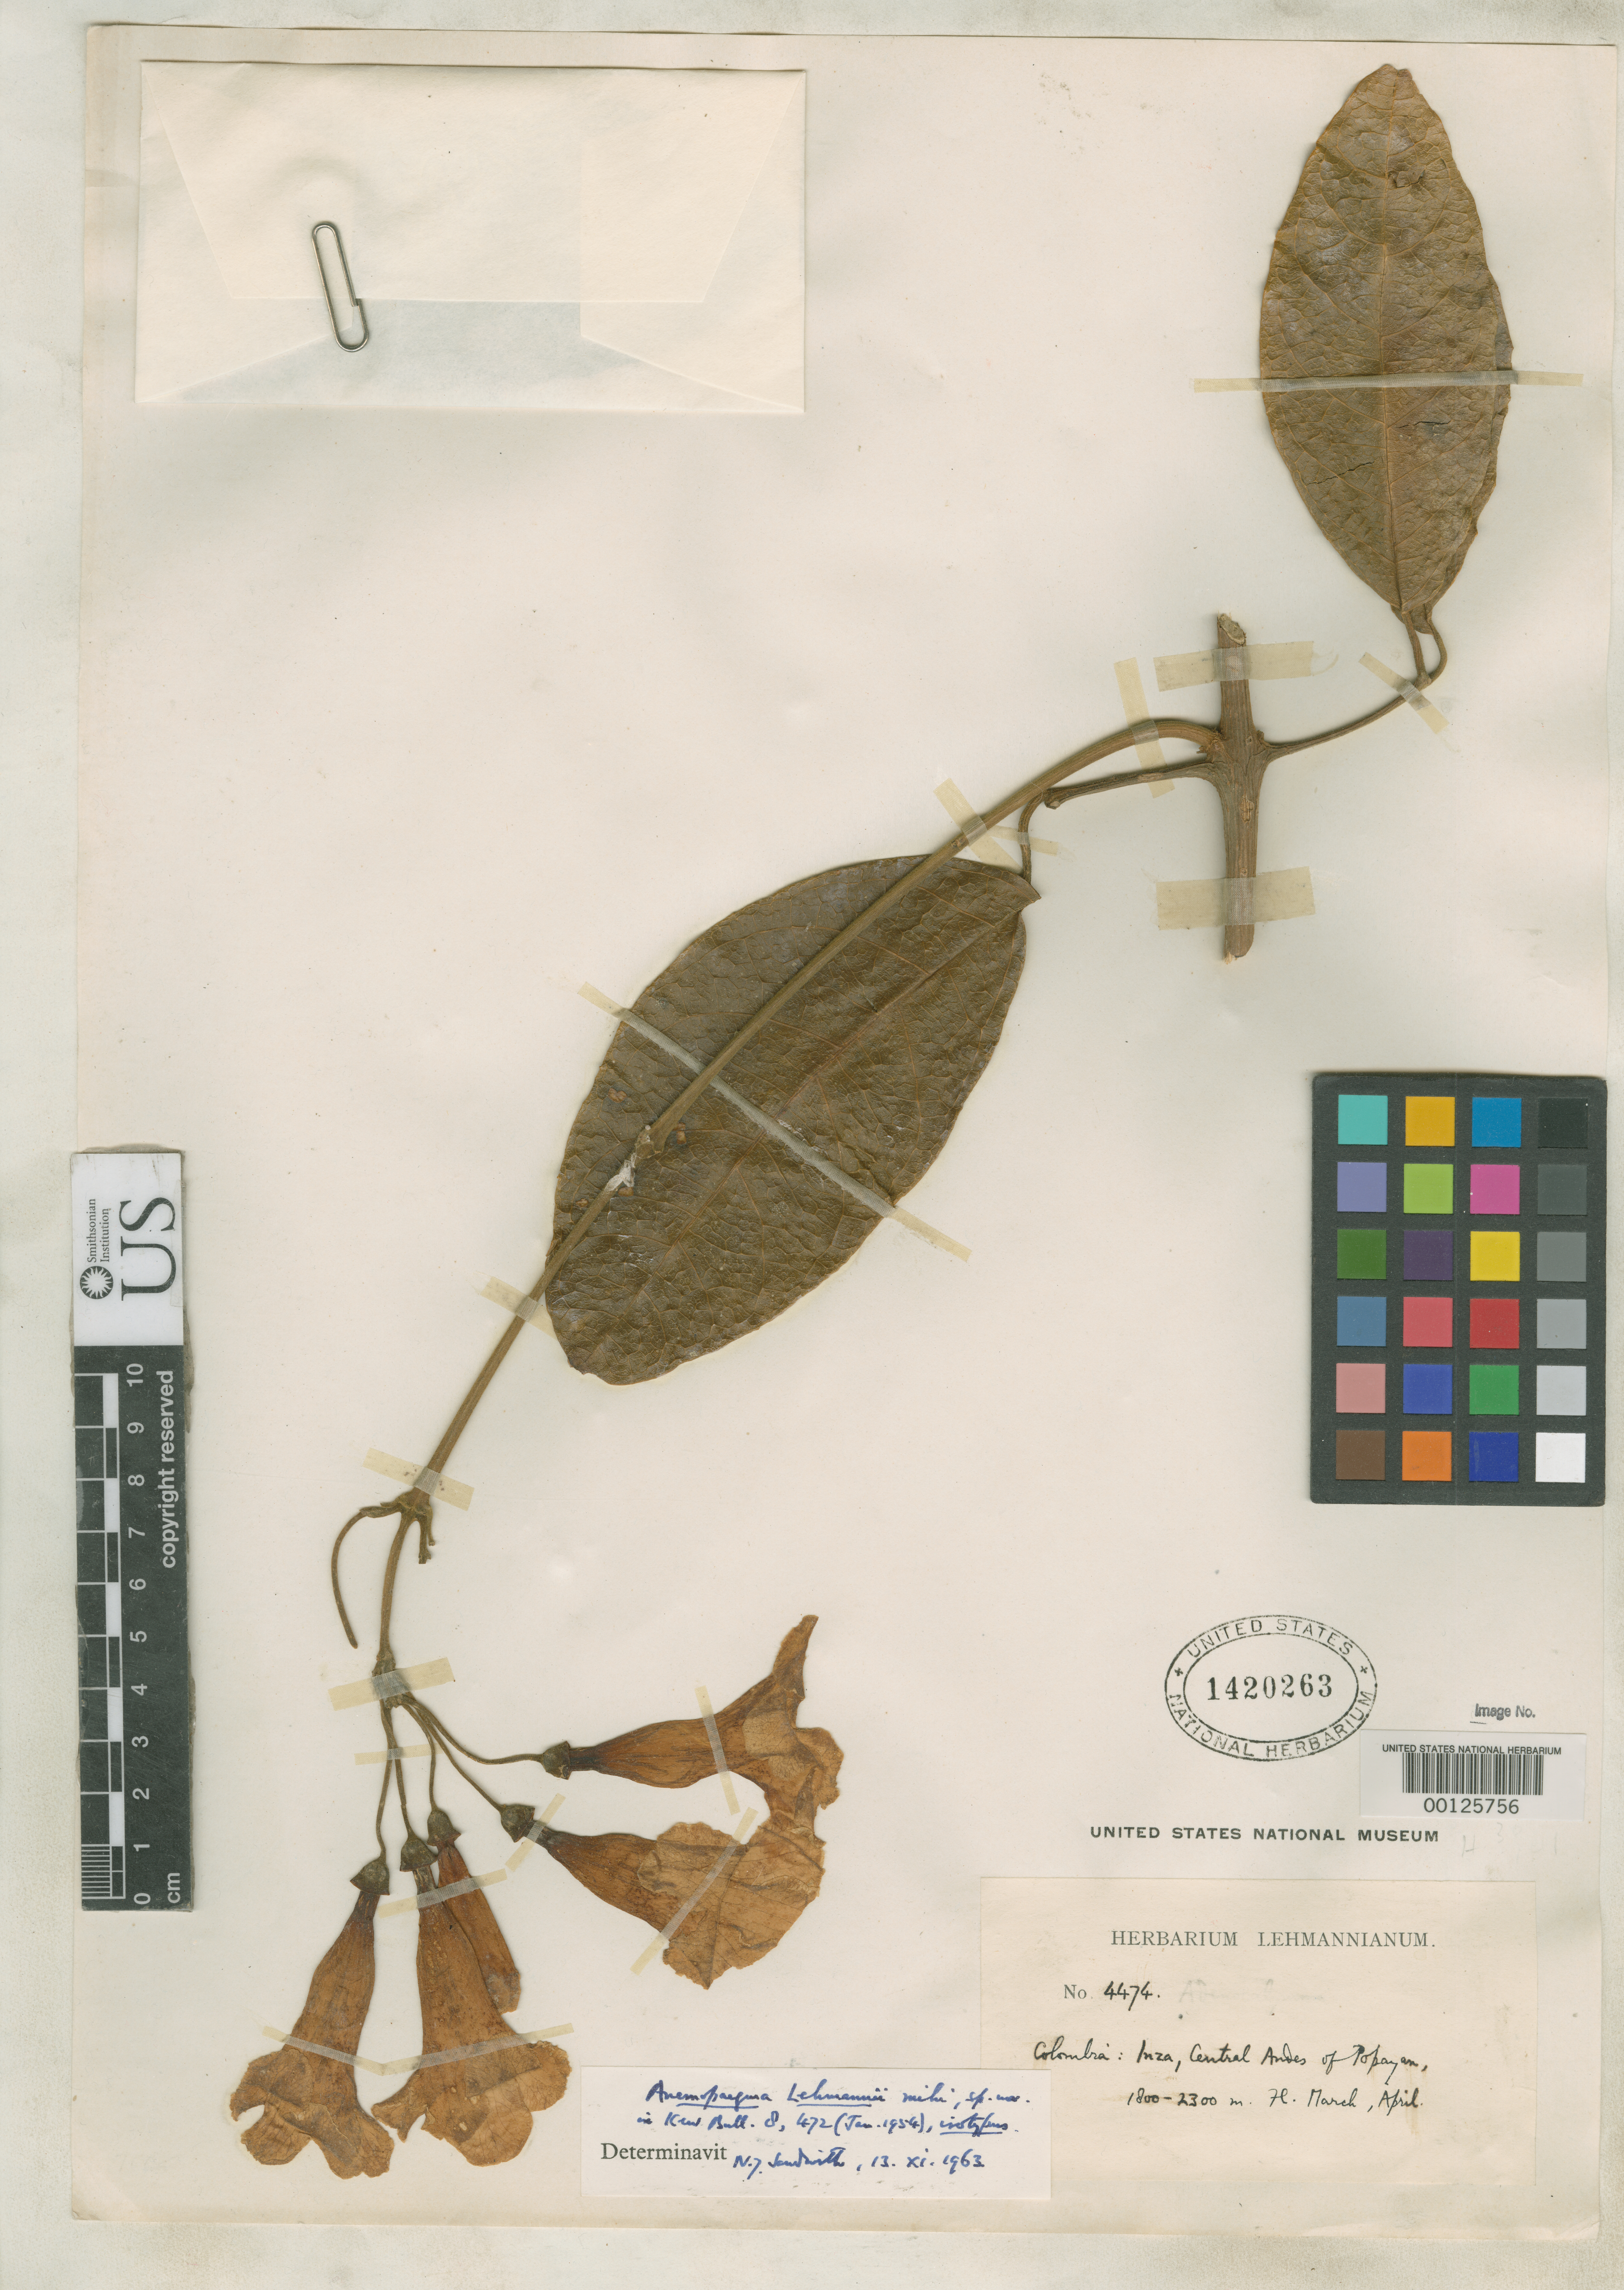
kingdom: Plantae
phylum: Tracheophyta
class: Magnoliopsida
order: Lamiales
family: Bignoniaceae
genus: Anemopaegma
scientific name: Anemopaegma lehmannii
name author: Sandwith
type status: Isotype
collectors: F. C. Lehmann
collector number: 4474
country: Colombia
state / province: Cauca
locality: Popayan.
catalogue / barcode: US 1420263